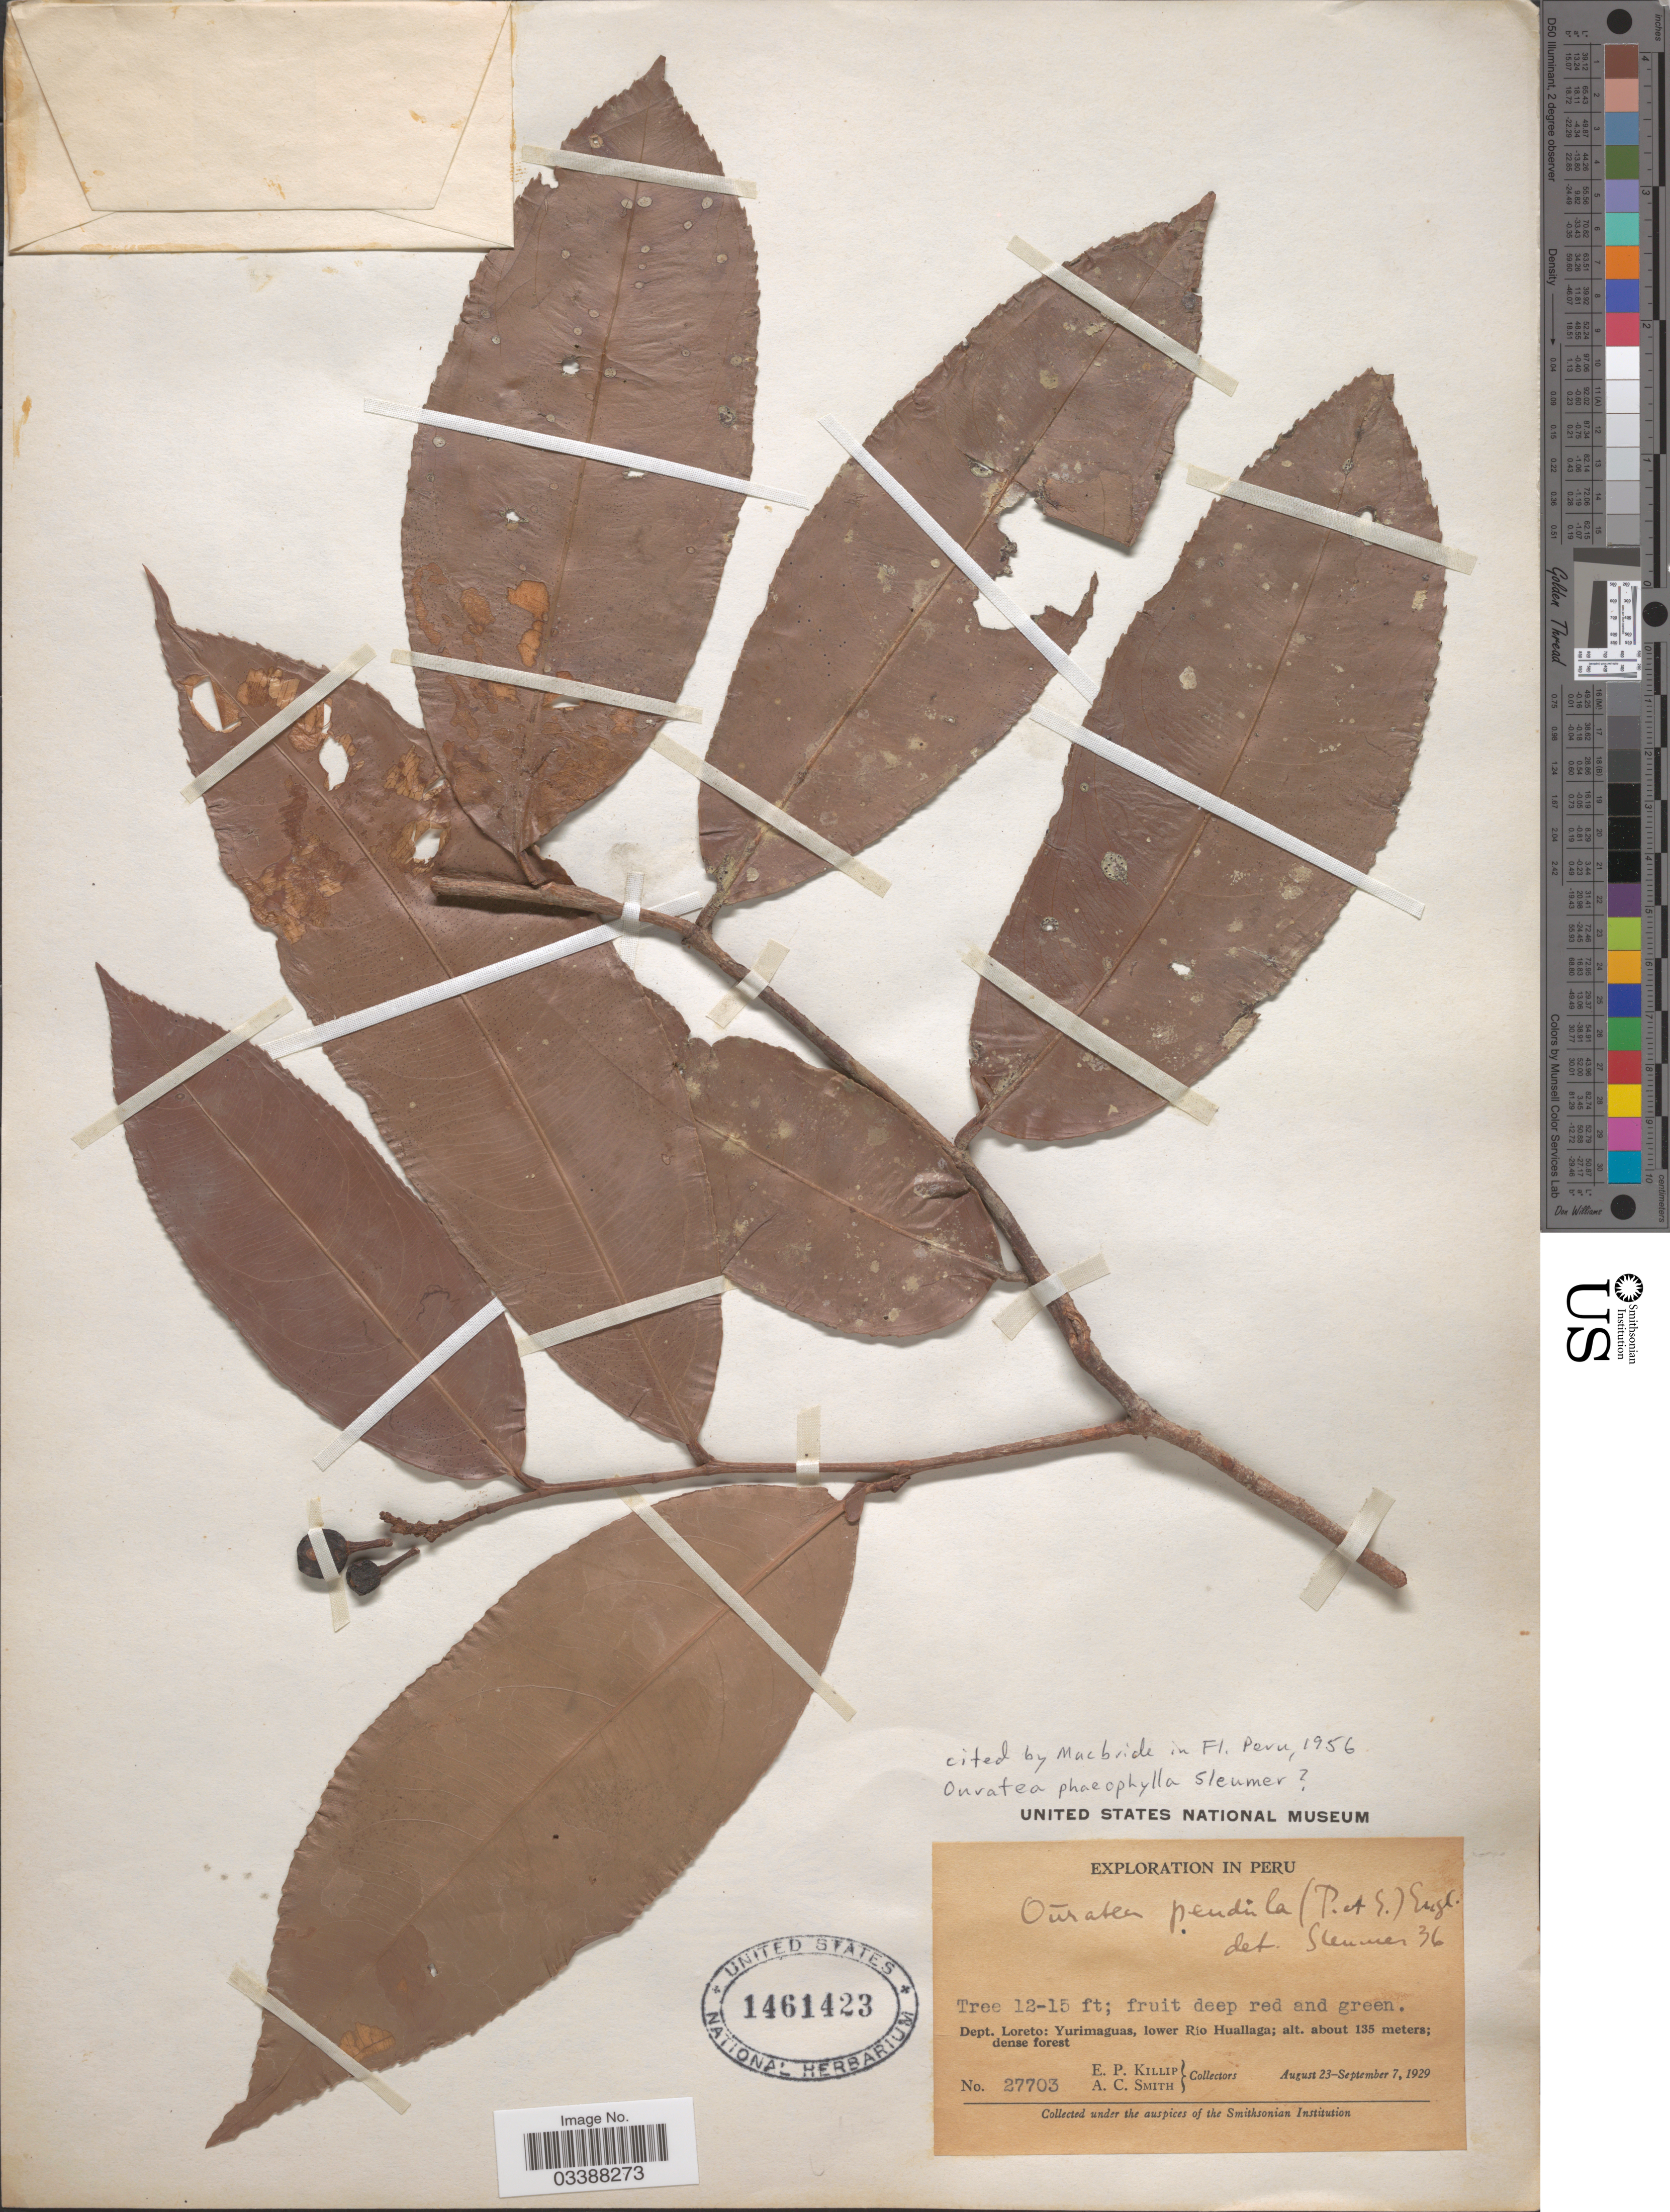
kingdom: Plantae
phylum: Tracheophyta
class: Magnoliopsida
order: Malpighiales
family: Ochnaceae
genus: Ouratea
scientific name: Ouratea phaeophylla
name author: Sleumer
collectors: E. P. Killip & A. C. Smith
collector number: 27703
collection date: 1929-08-23/1929-09-07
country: Peru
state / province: Loreto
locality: Dept. Loreto: Yurimaguas, lower Río Huallaga.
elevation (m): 135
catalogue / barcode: US 1461423